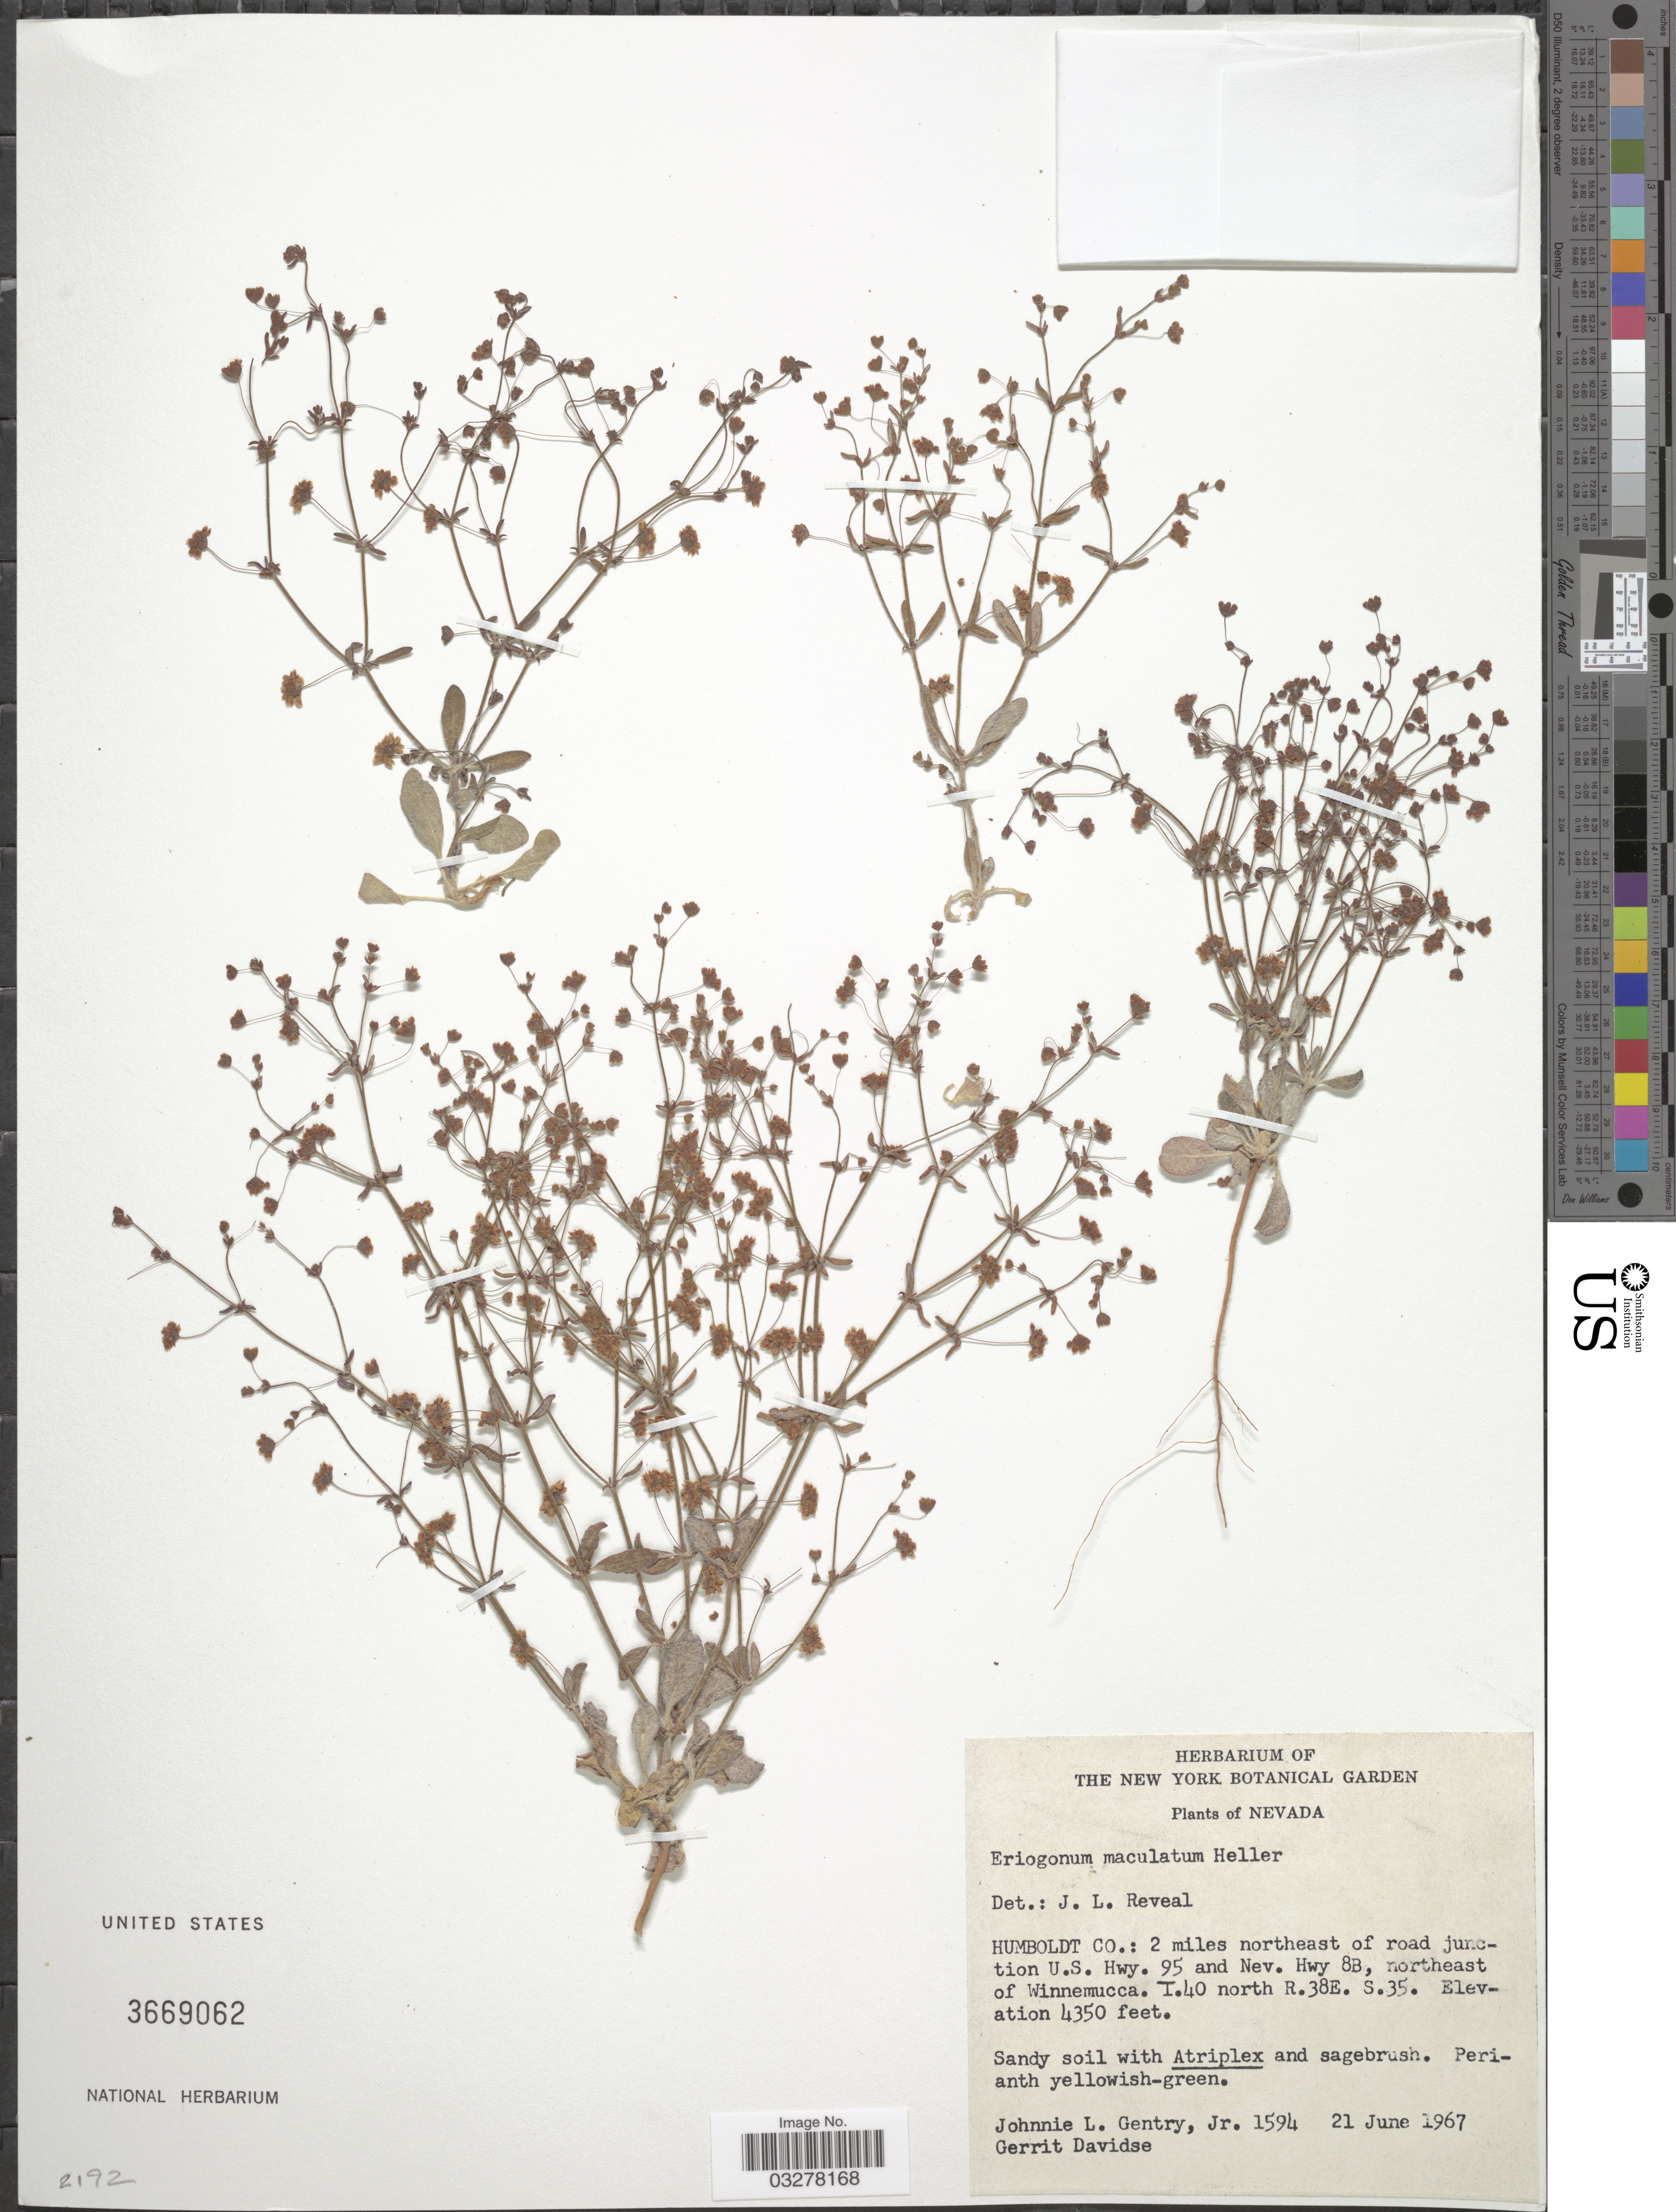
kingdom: Plantae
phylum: Tracheophyta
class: Magnoliopsida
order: Caryophyllales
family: Polygonaceae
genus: Eriogonum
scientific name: Eriogonum maculatum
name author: A. Heller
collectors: J. L. Gentry & G. Davidse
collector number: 1594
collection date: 1967-06-21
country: United States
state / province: Nevada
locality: Humboldt Co.: 2 miles northeast of road junction U.S. Hwy. 95 and Nev. Hwy. 8B, northeast of Winnemucca. T.40 north R.38E. S.35.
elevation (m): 1326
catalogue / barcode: US 3669062